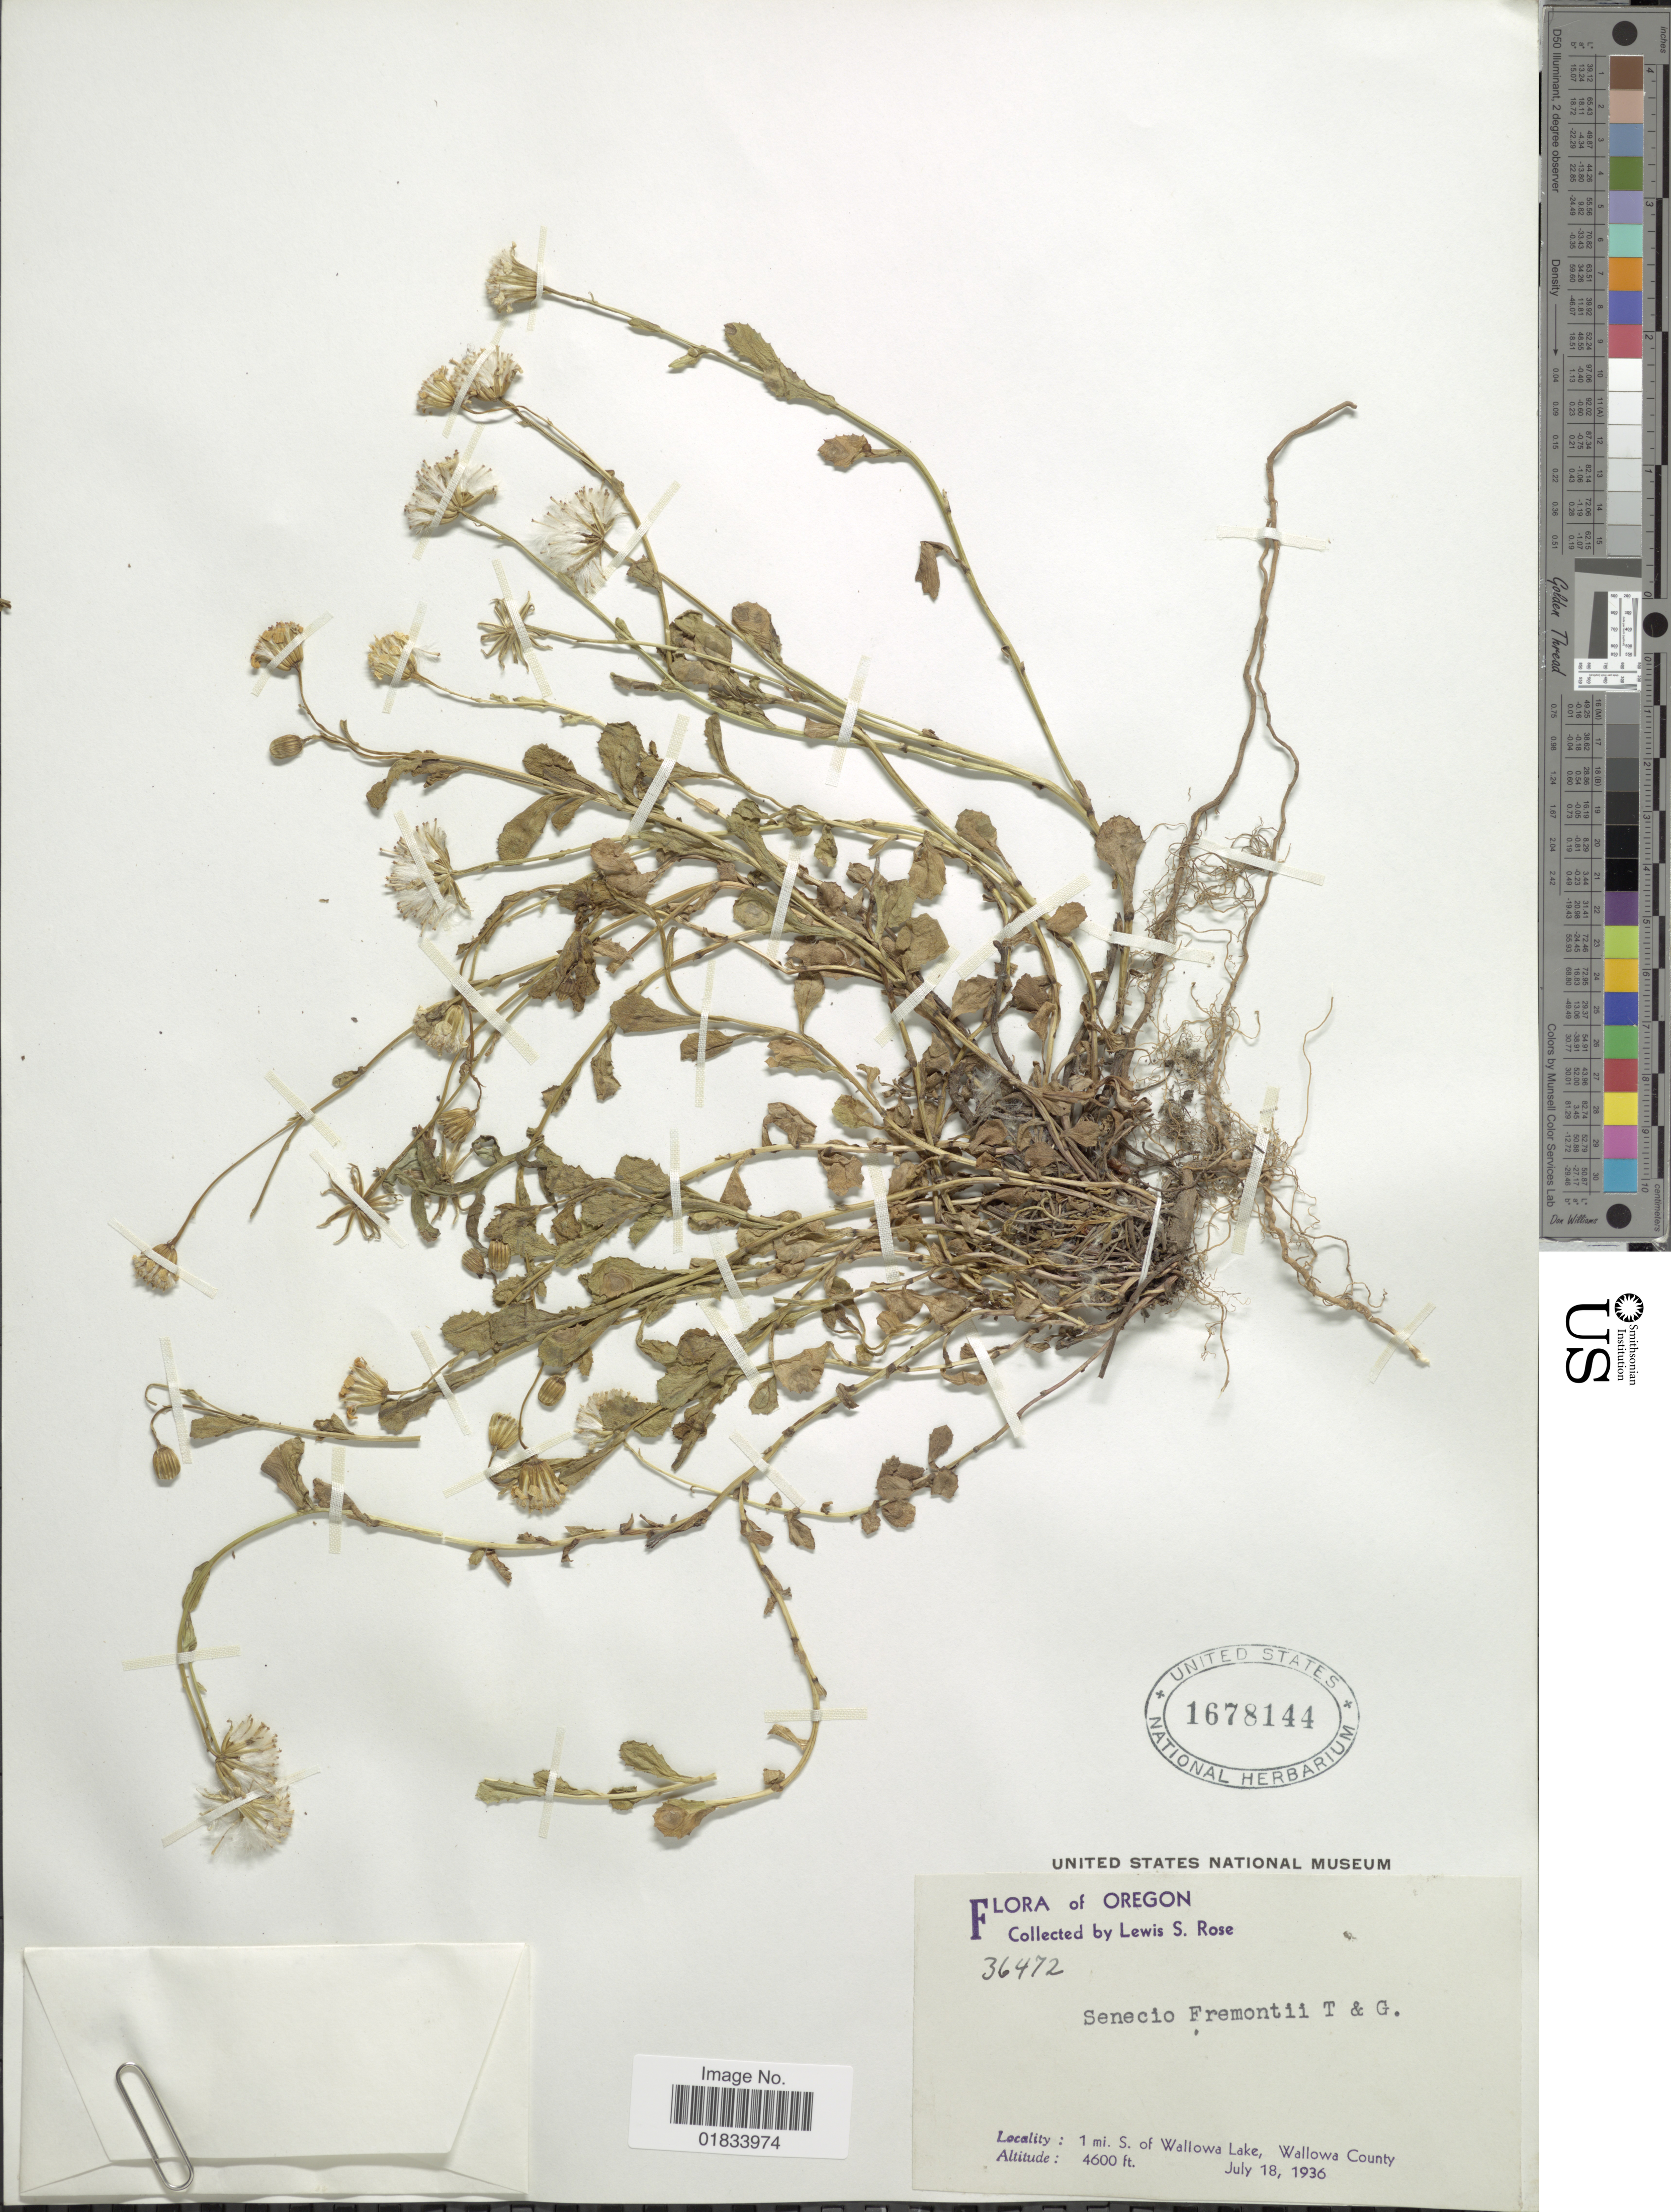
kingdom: Plantae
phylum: Tracheophyta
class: Magnoliopsida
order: Asterales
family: Asteraceae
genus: Senecio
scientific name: Senecio fremontii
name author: Torr. & A. Gray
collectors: L. S. Rose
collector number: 36472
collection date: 1936-07-18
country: United States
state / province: Oregon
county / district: Wallowa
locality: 1 mi. S. of Wallowa Lake, Wallowa County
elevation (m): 1402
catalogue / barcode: US 1678144